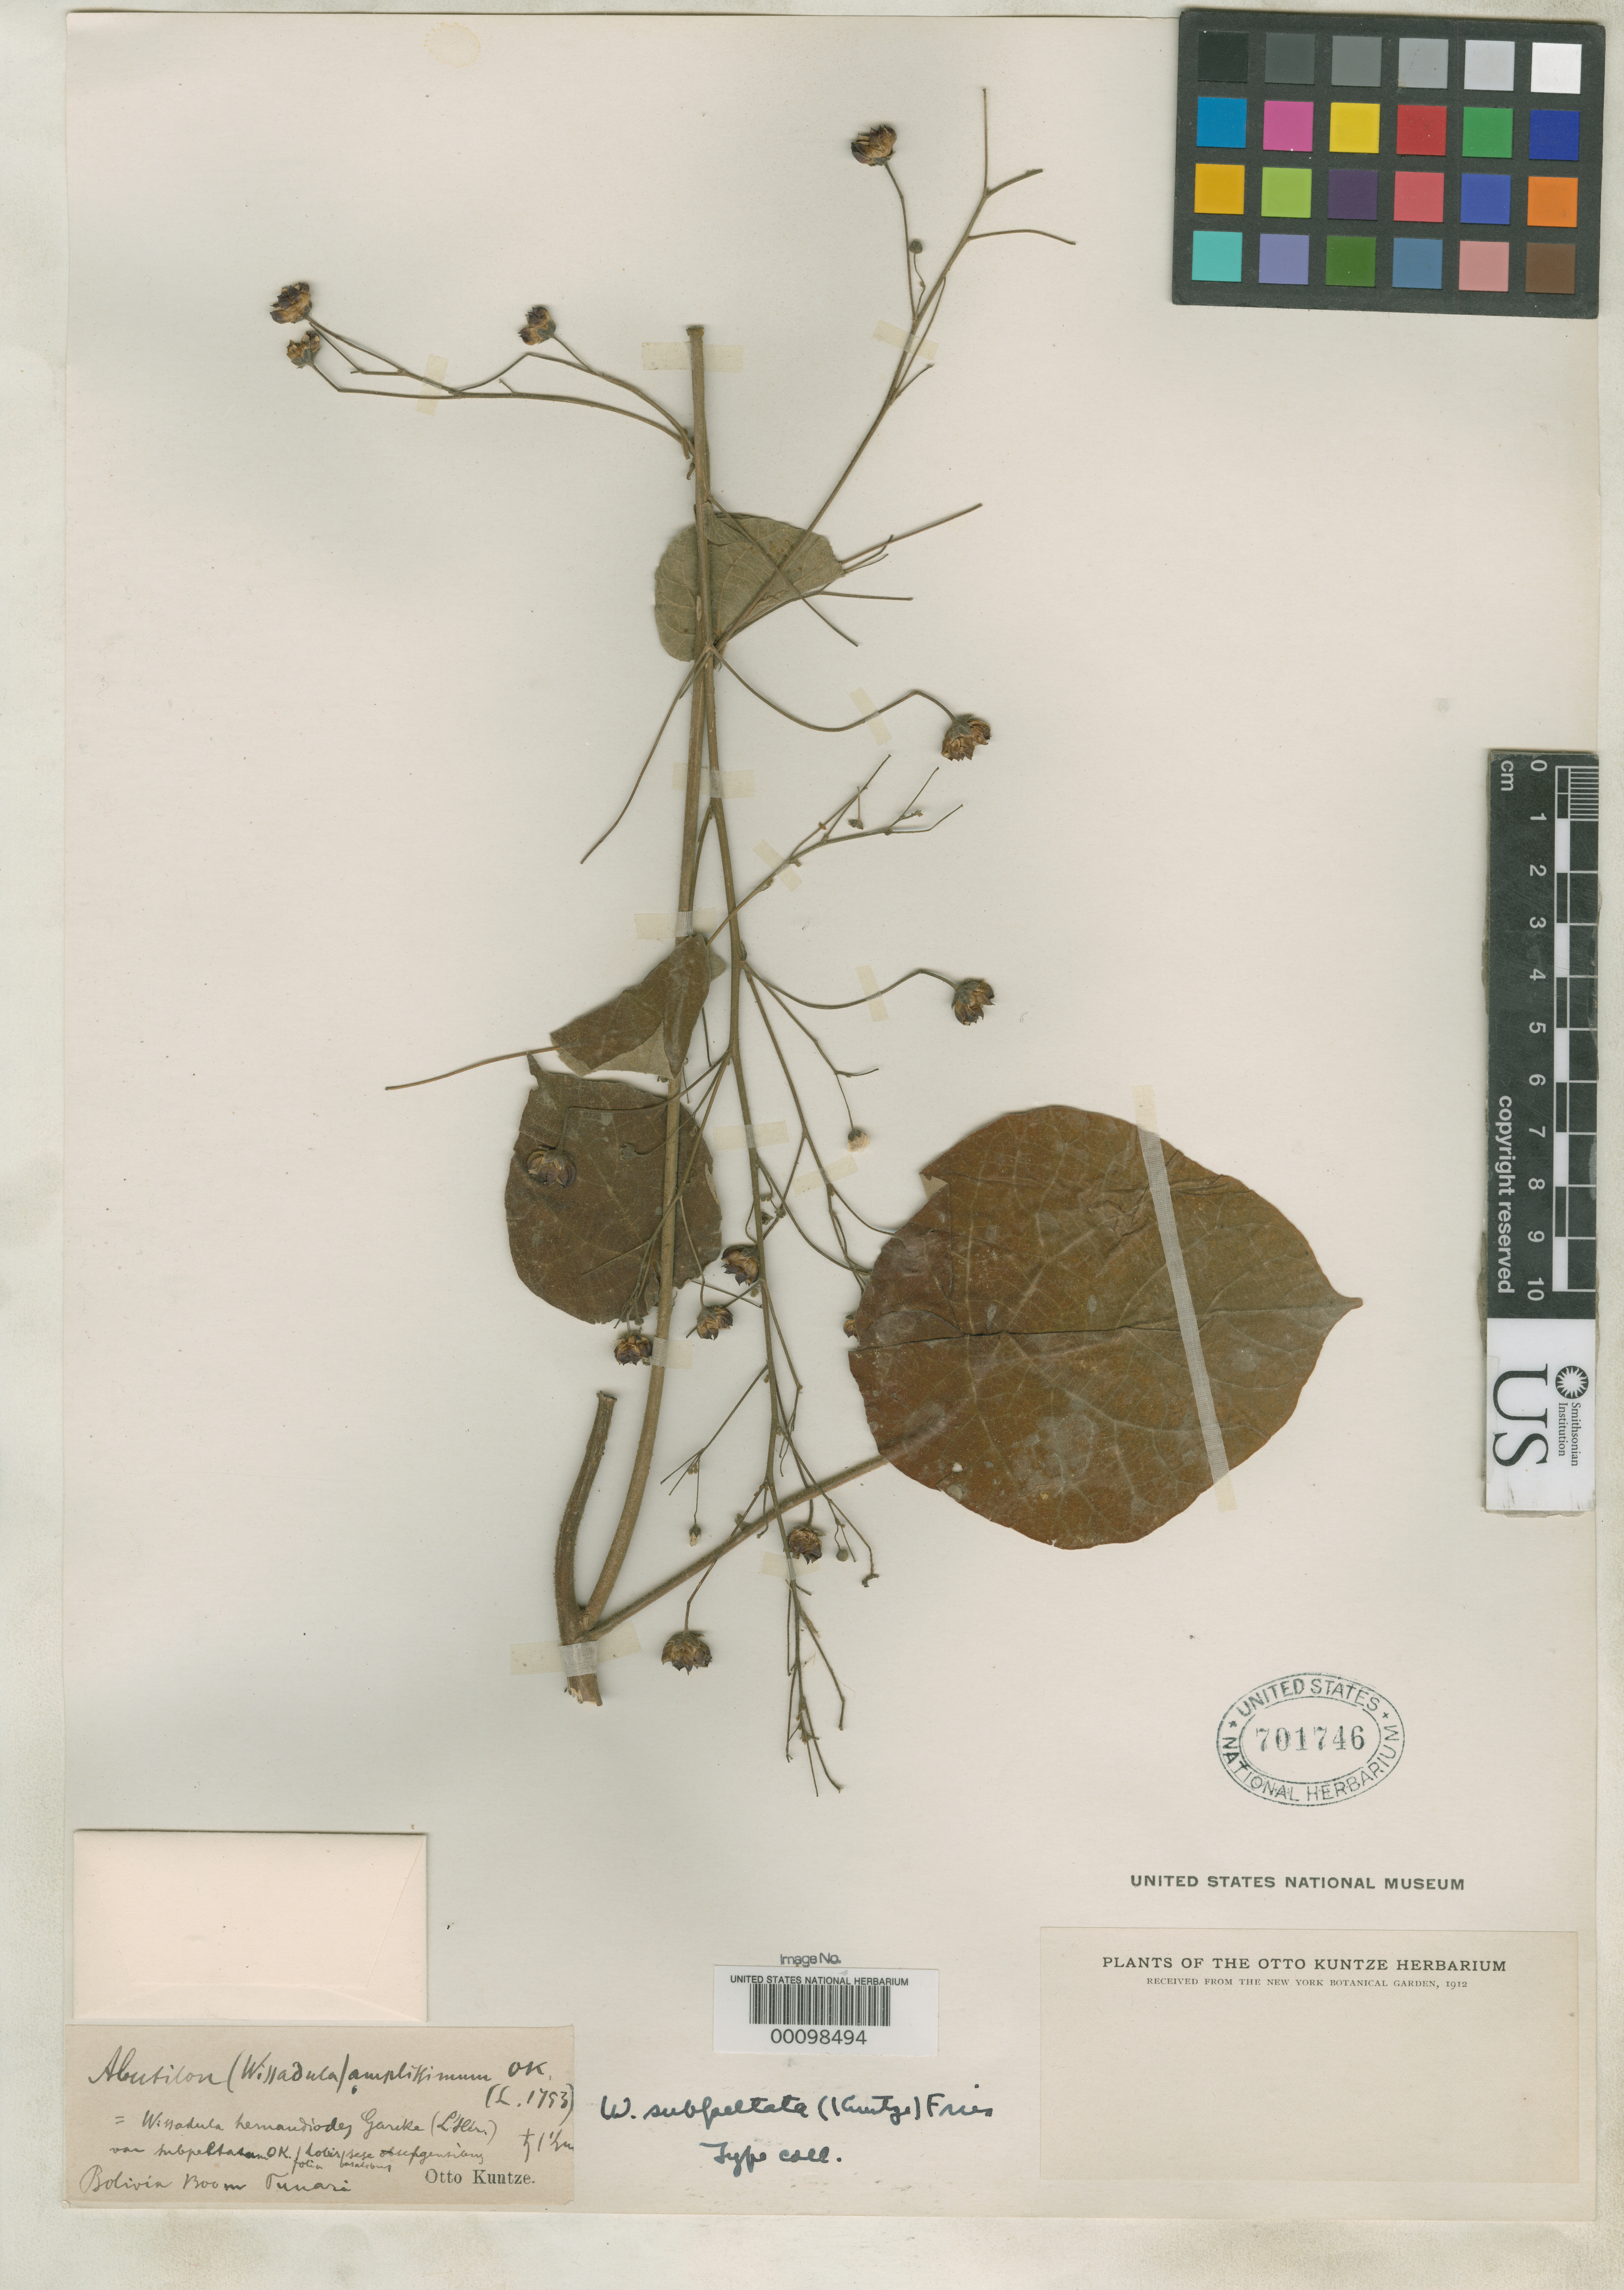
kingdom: Plantae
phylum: Tracheophyta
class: Magnoliopsida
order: Malvales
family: Malvaceae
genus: Abutilon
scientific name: Abutilon amplissimum var. subpeltatum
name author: Kuntze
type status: Isolectotype; Type Collection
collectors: C.E.O. Kuntze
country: Bolivia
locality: Tunari.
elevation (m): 1300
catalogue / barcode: US 701746